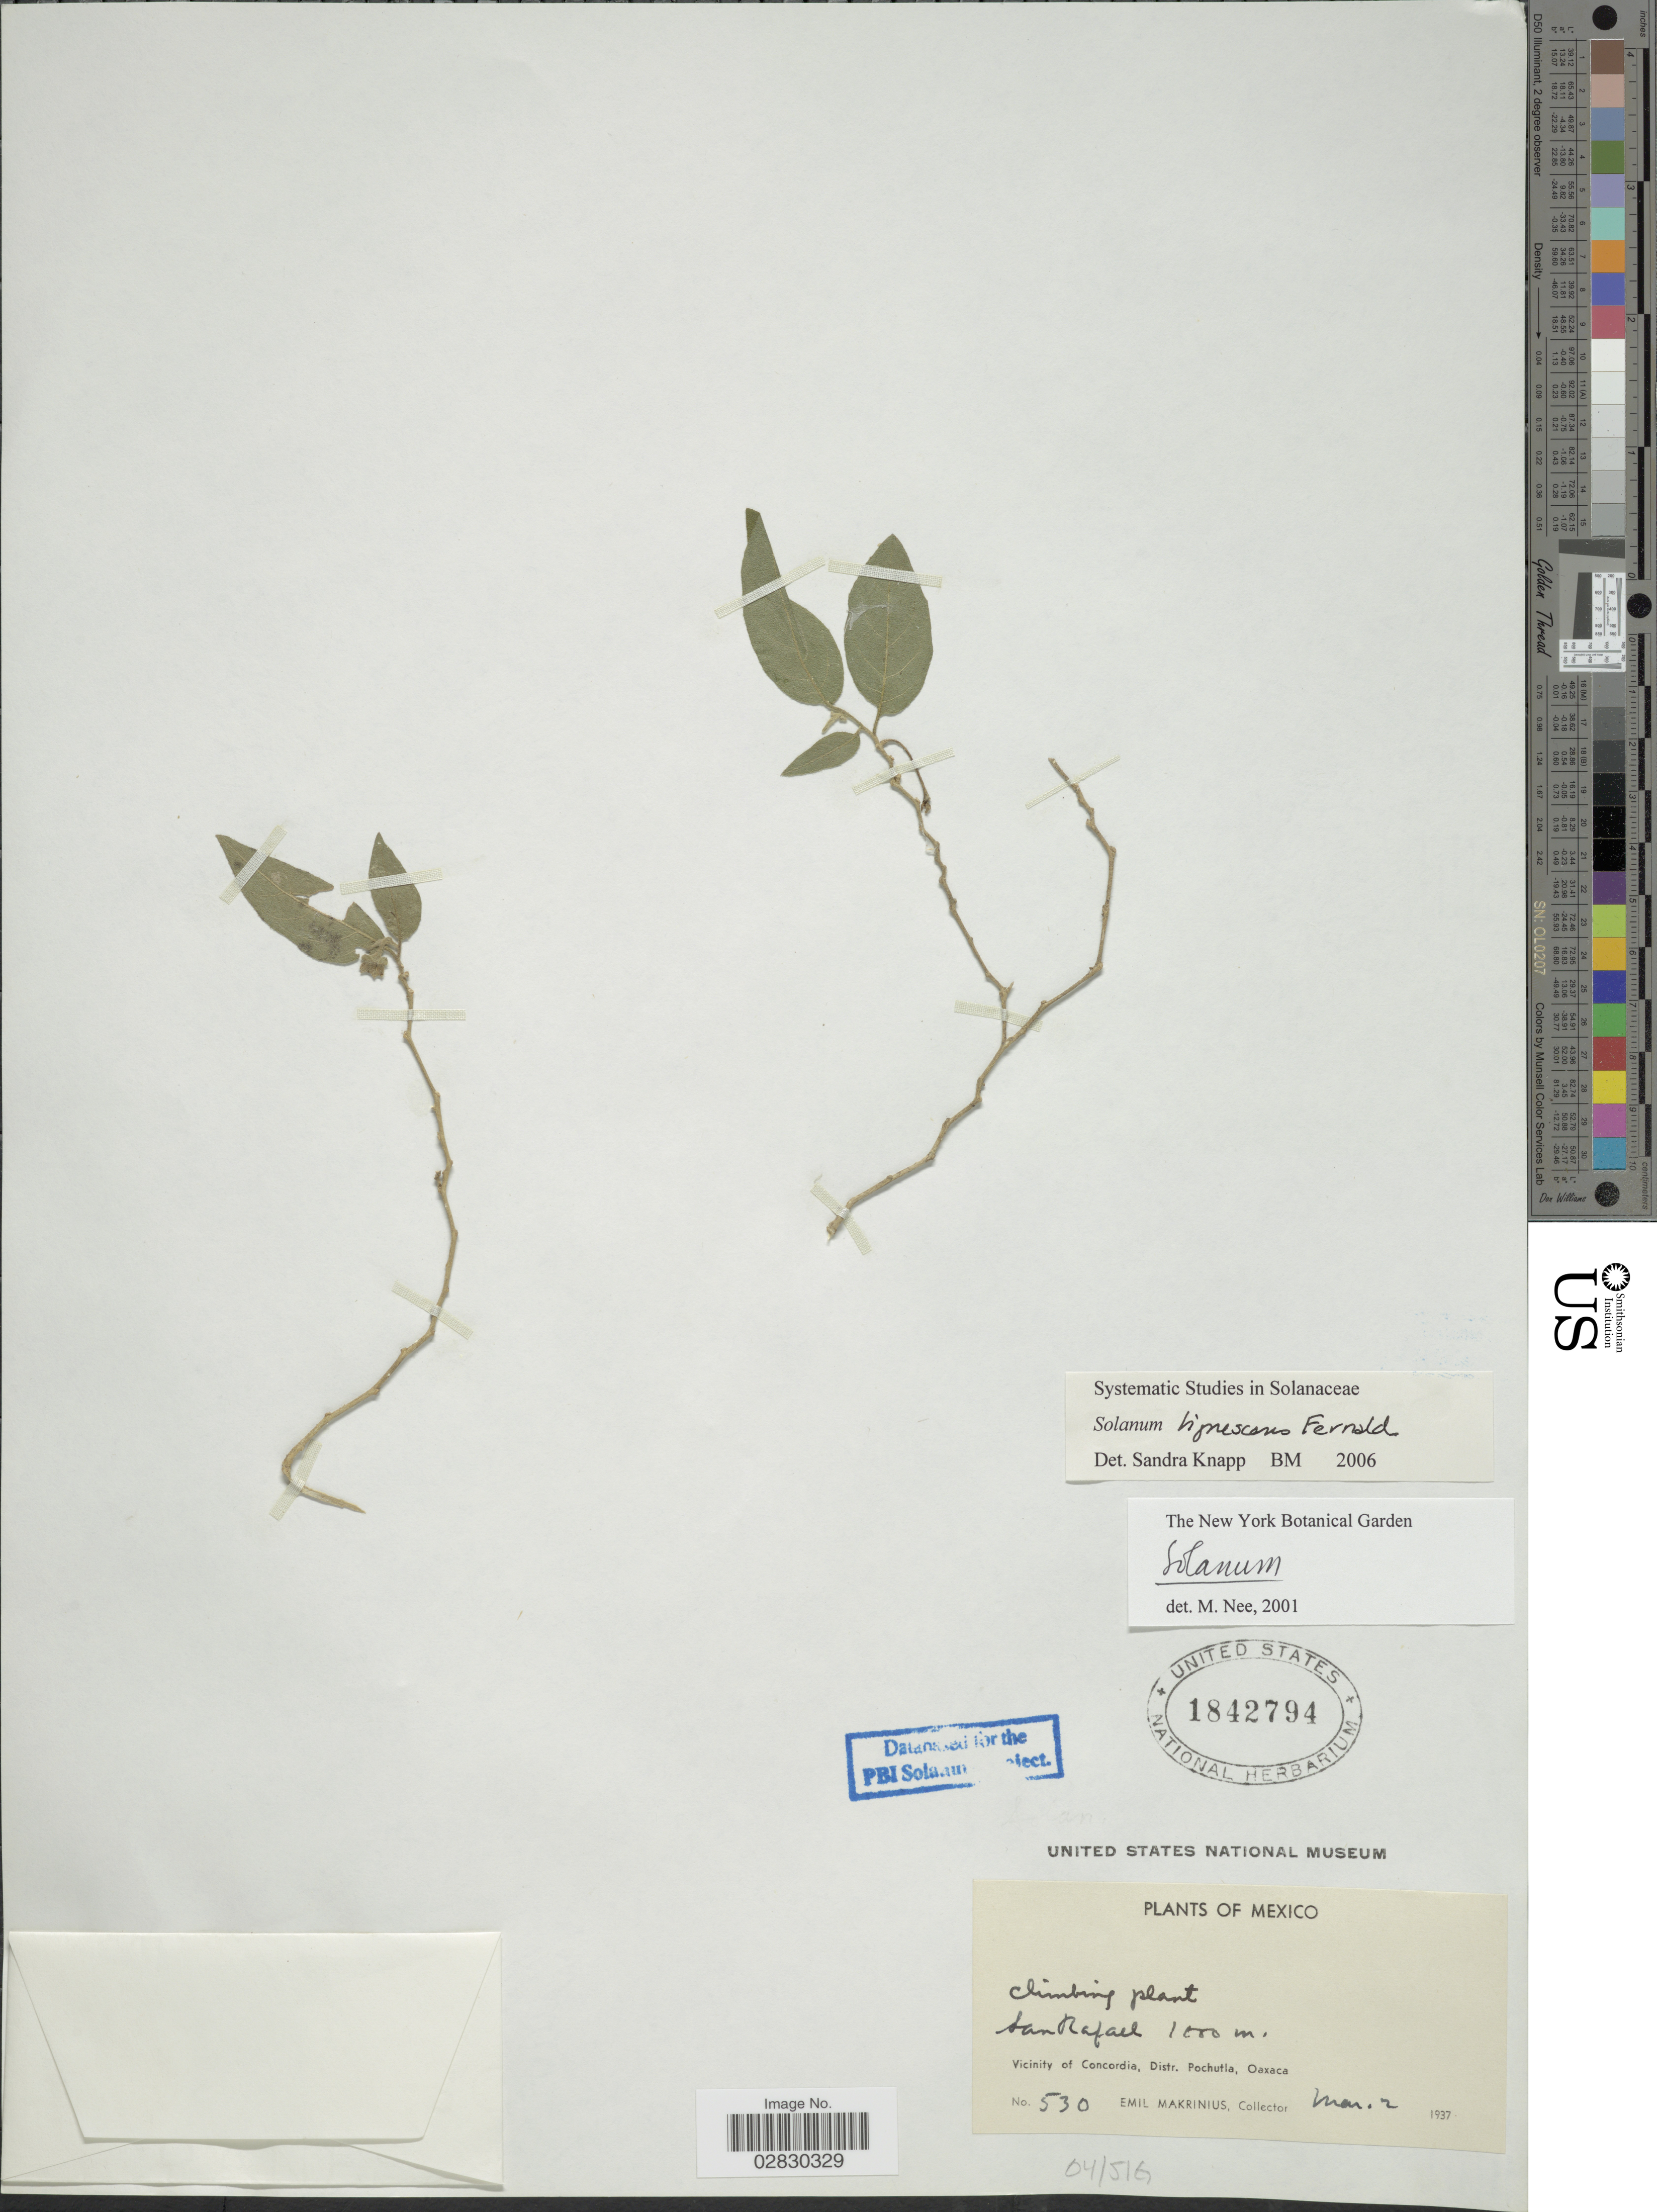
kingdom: Plantae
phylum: Tracheophyta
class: Magnoliopsida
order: Solanales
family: Solanaceae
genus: Solanum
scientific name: Solanum nigricans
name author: M. Martens & Galeotti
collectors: E. Makrinius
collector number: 530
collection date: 1937-03-02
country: Mexico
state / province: Oaxaca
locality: San Rafael. Vicinity of Concordia, Distr. Pochutla.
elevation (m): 1000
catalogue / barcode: US 1842794